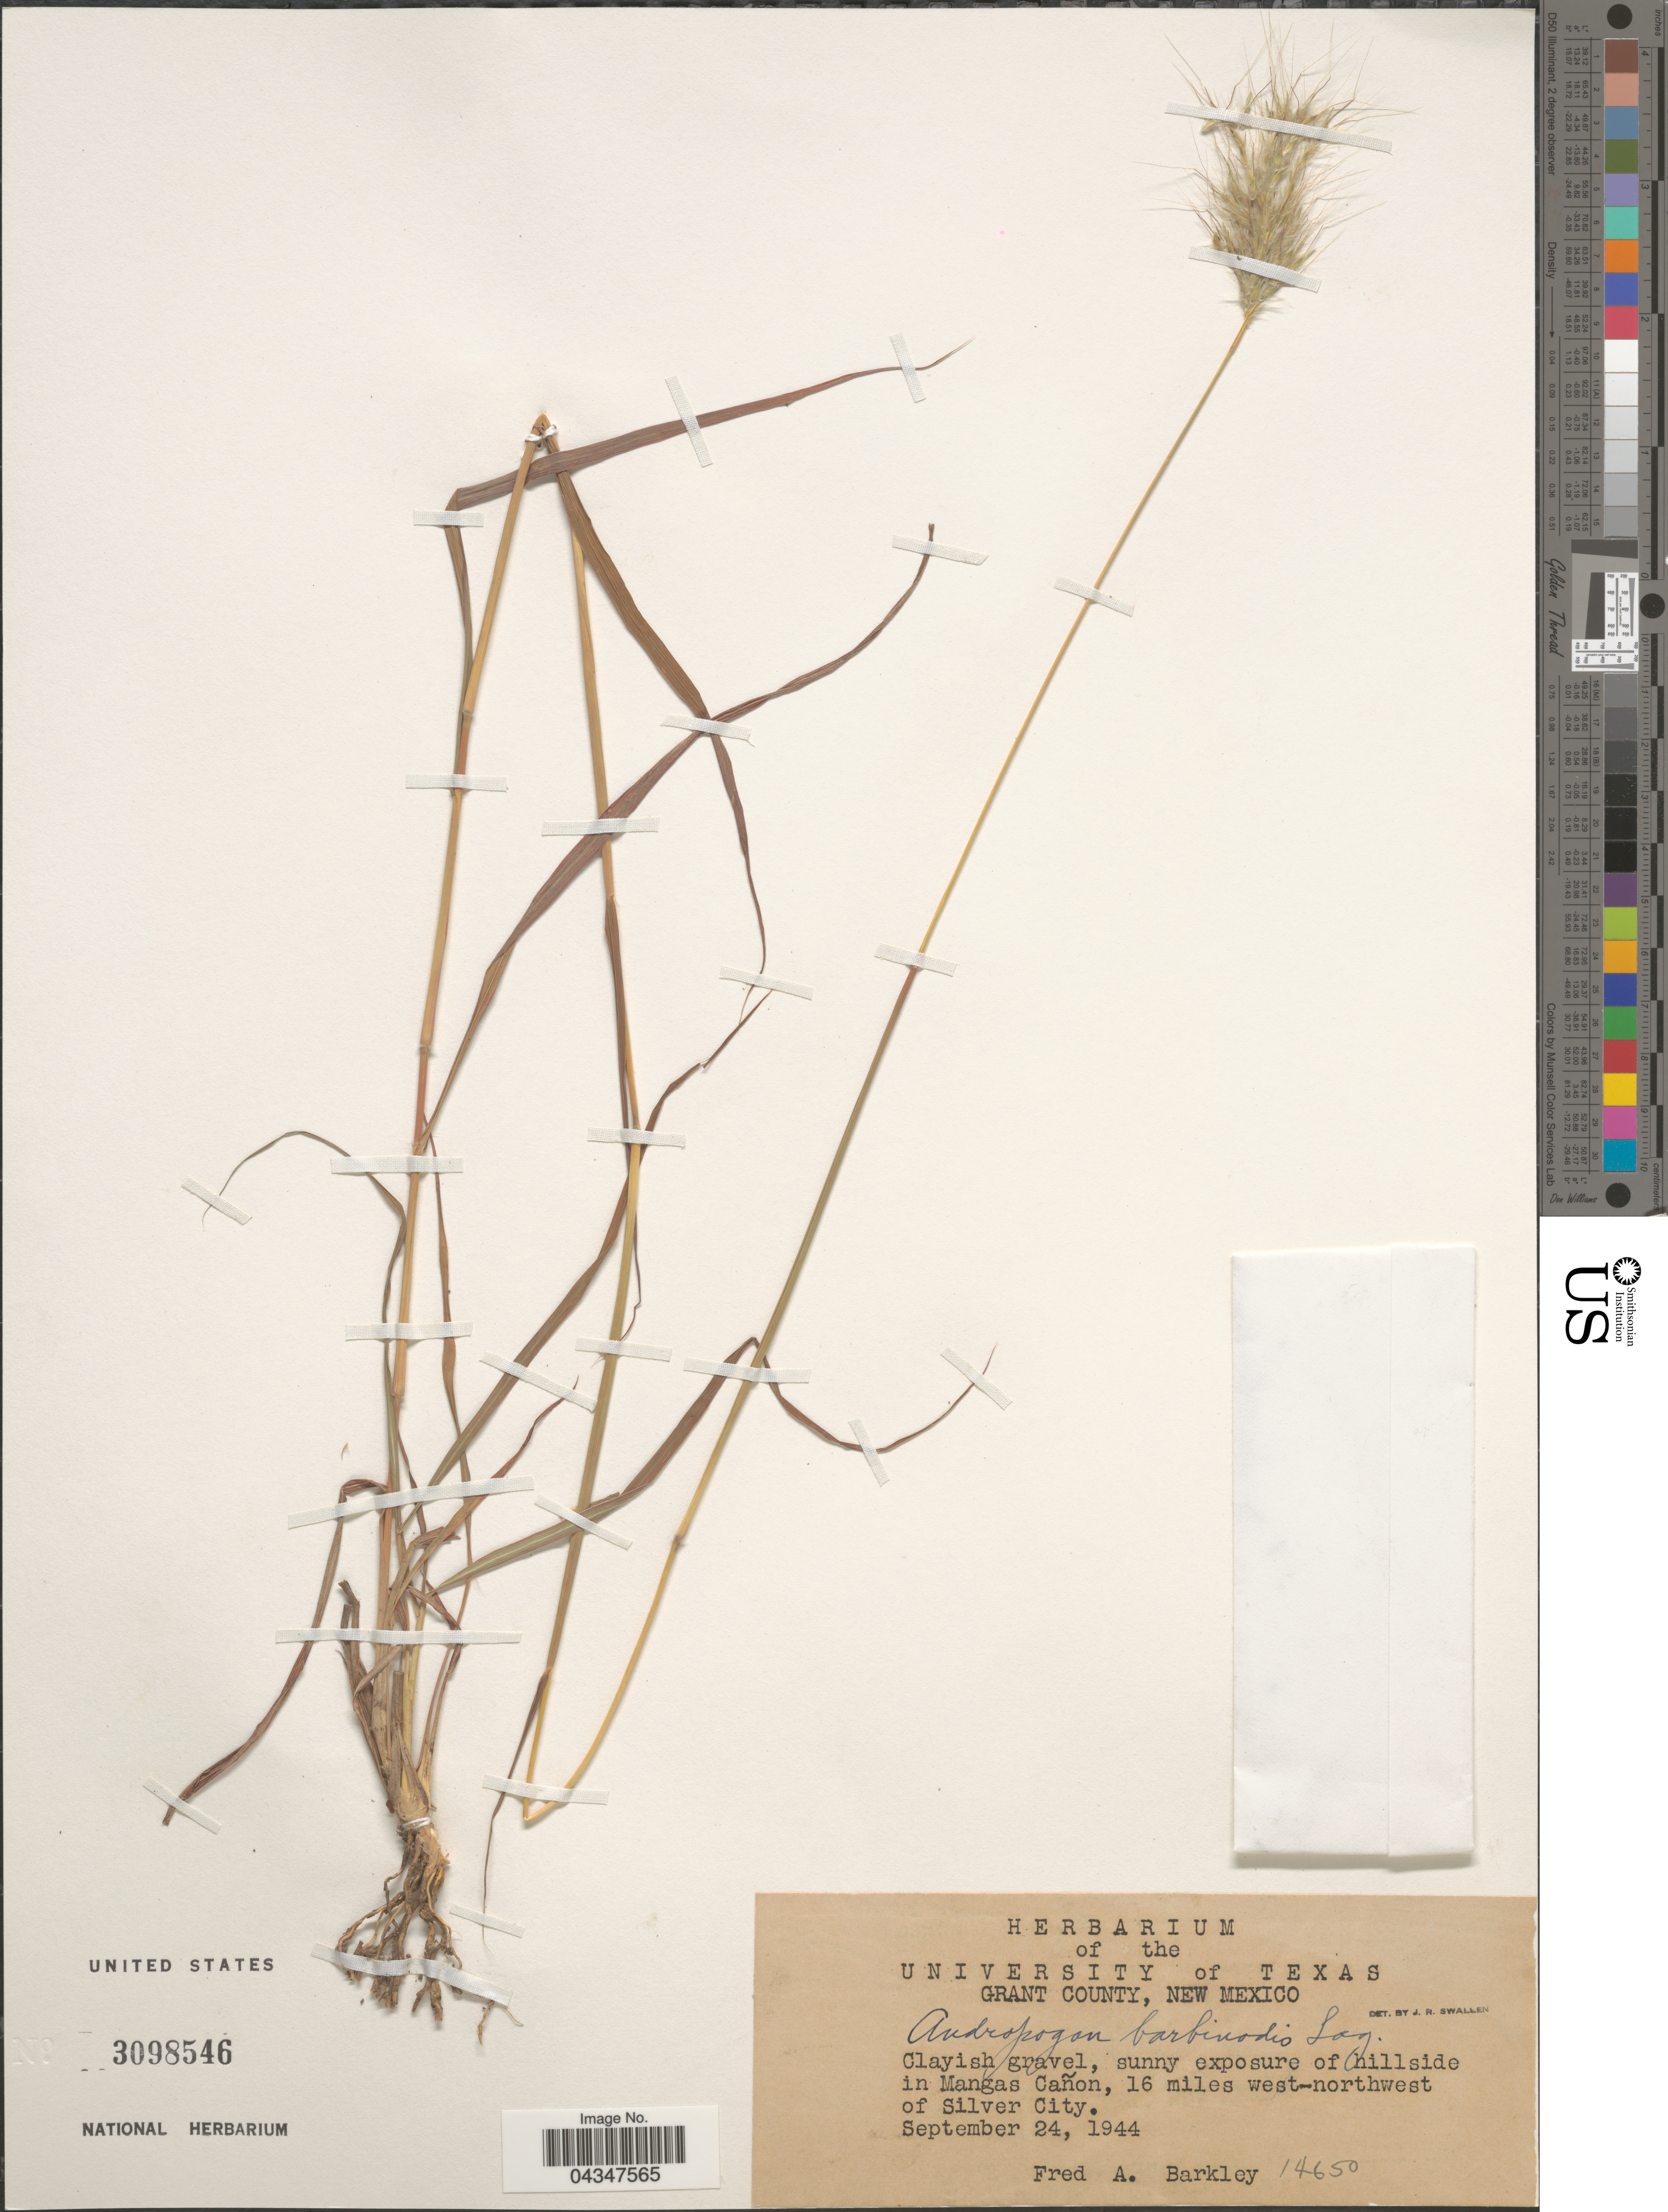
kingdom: Plantae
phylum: Tracheophyta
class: Liliopsida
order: Poales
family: Poaceae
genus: Bothriochloa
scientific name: Bothriochloa barbinodis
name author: (Lag.) Herter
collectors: F. A. Barkley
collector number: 14650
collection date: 1944-09-24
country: United States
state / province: New Mexico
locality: Grant County. Sunny exposure of hillside in Mangas Cañon, 16 miles west-northwest of Silver City.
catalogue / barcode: US 3098546